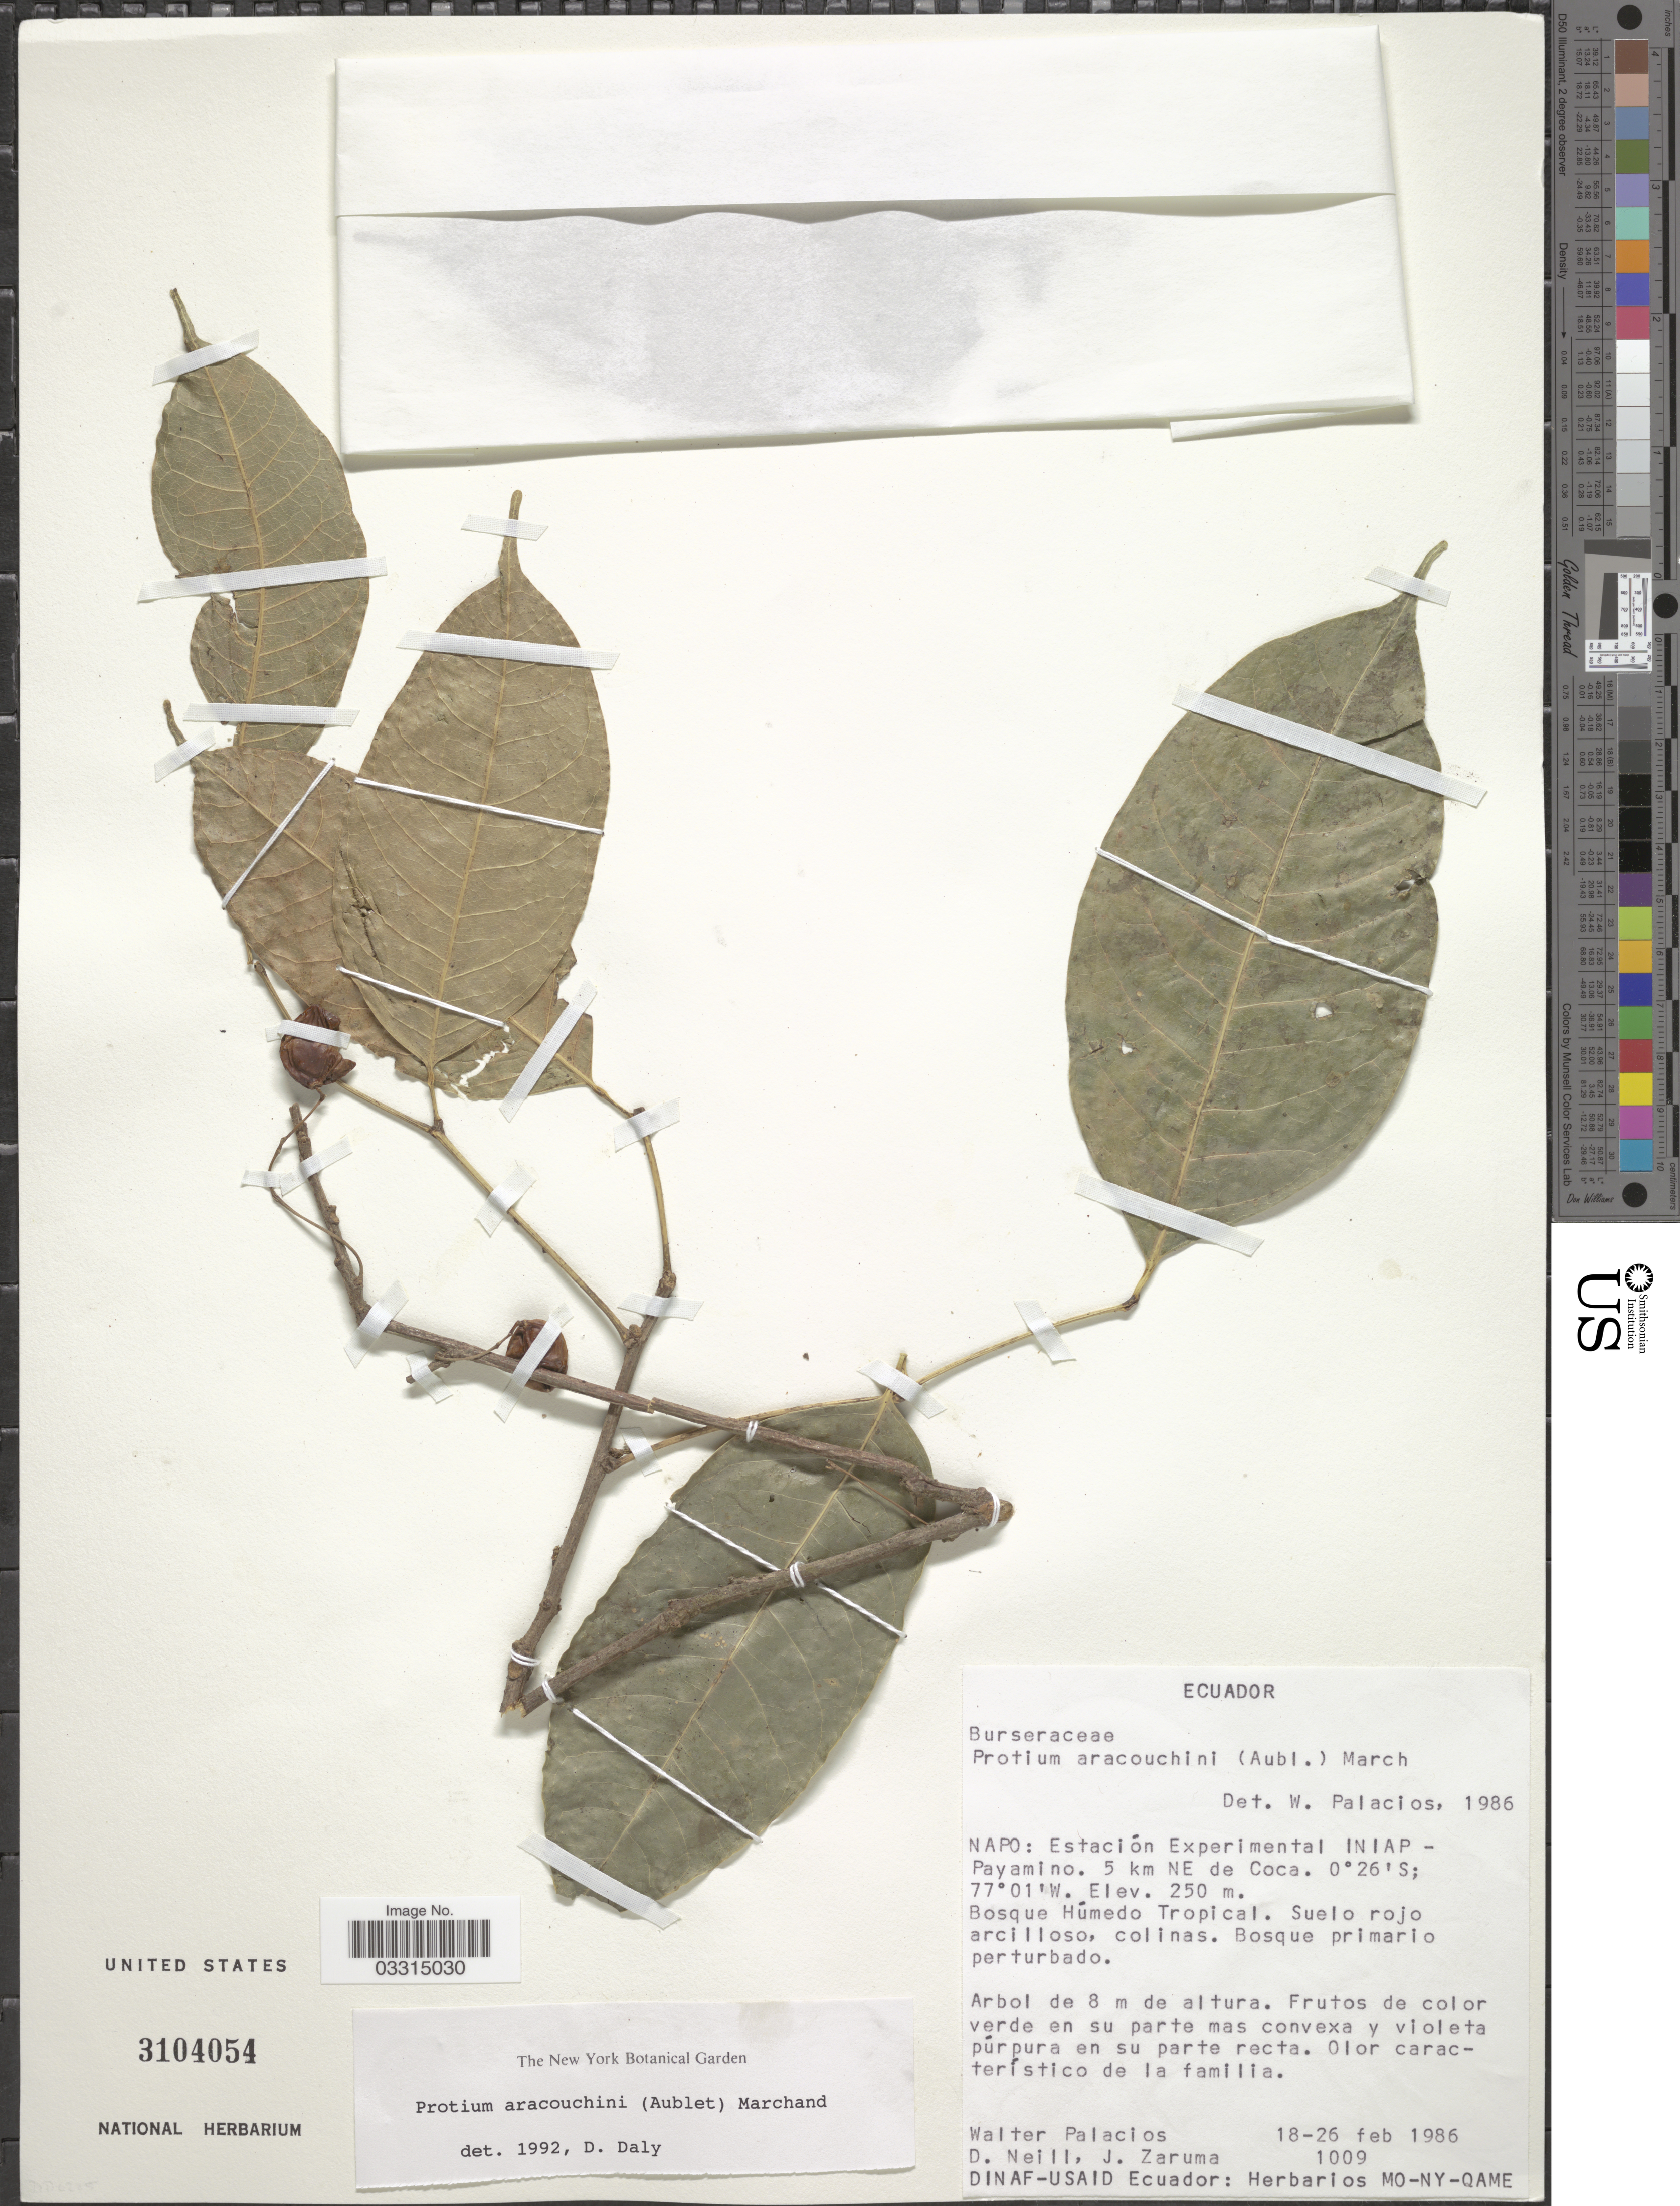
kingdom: Plantae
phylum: Tracheophyta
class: Magnoliopsida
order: Sapindales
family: Burseraceae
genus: Protium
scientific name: Protium aracouchini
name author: (Aubl.) Marchand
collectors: W. Palacios, D. Neill & J. Zaruma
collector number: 1009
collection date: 1986-02-18/1986-02-26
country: Ecuador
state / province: Napo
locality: Estación Experimental INIAP - Payamino. 5 km NE de Coca.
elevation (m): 250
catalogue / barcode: US 3104054